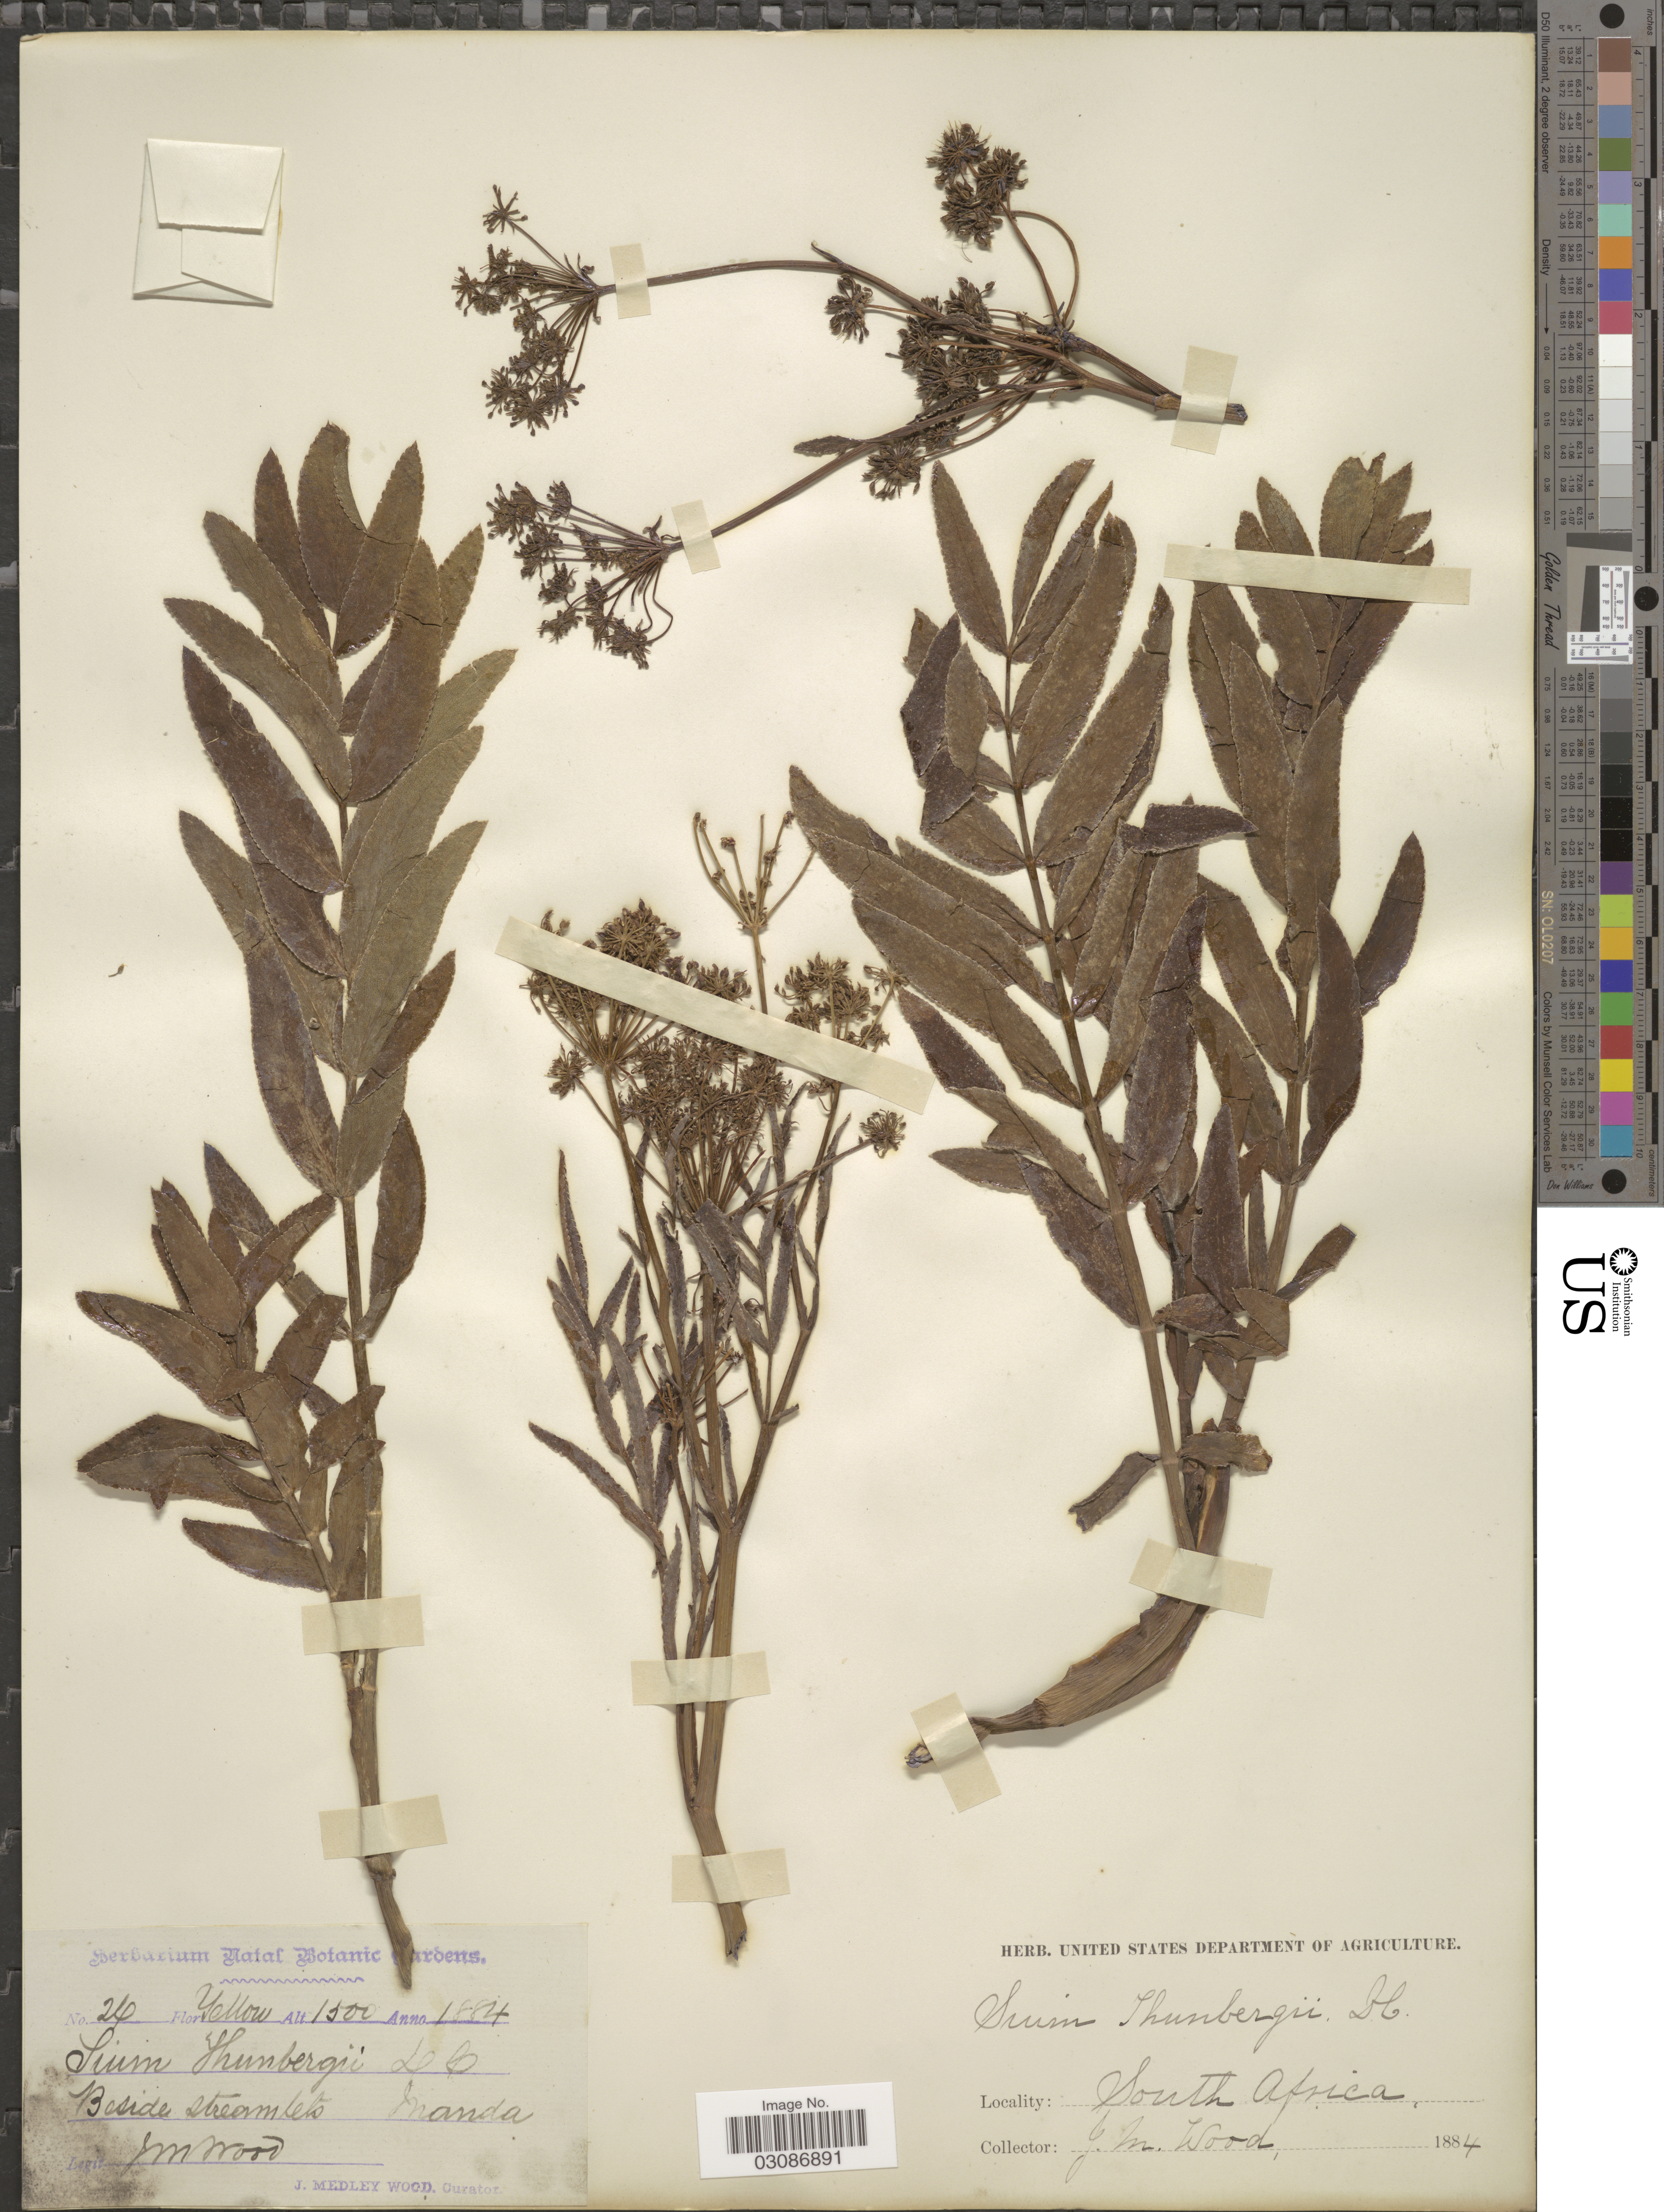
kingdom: Plantae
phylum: Tracheophyta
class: Magnoliopsida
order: Apiales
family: Apiaceae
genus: Sium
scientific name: Sium thunbergii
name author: DC.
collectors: J. Medley Wood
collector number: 26*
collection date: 1884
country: South Africa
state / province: KwaZulu-Natal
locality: Inanda.